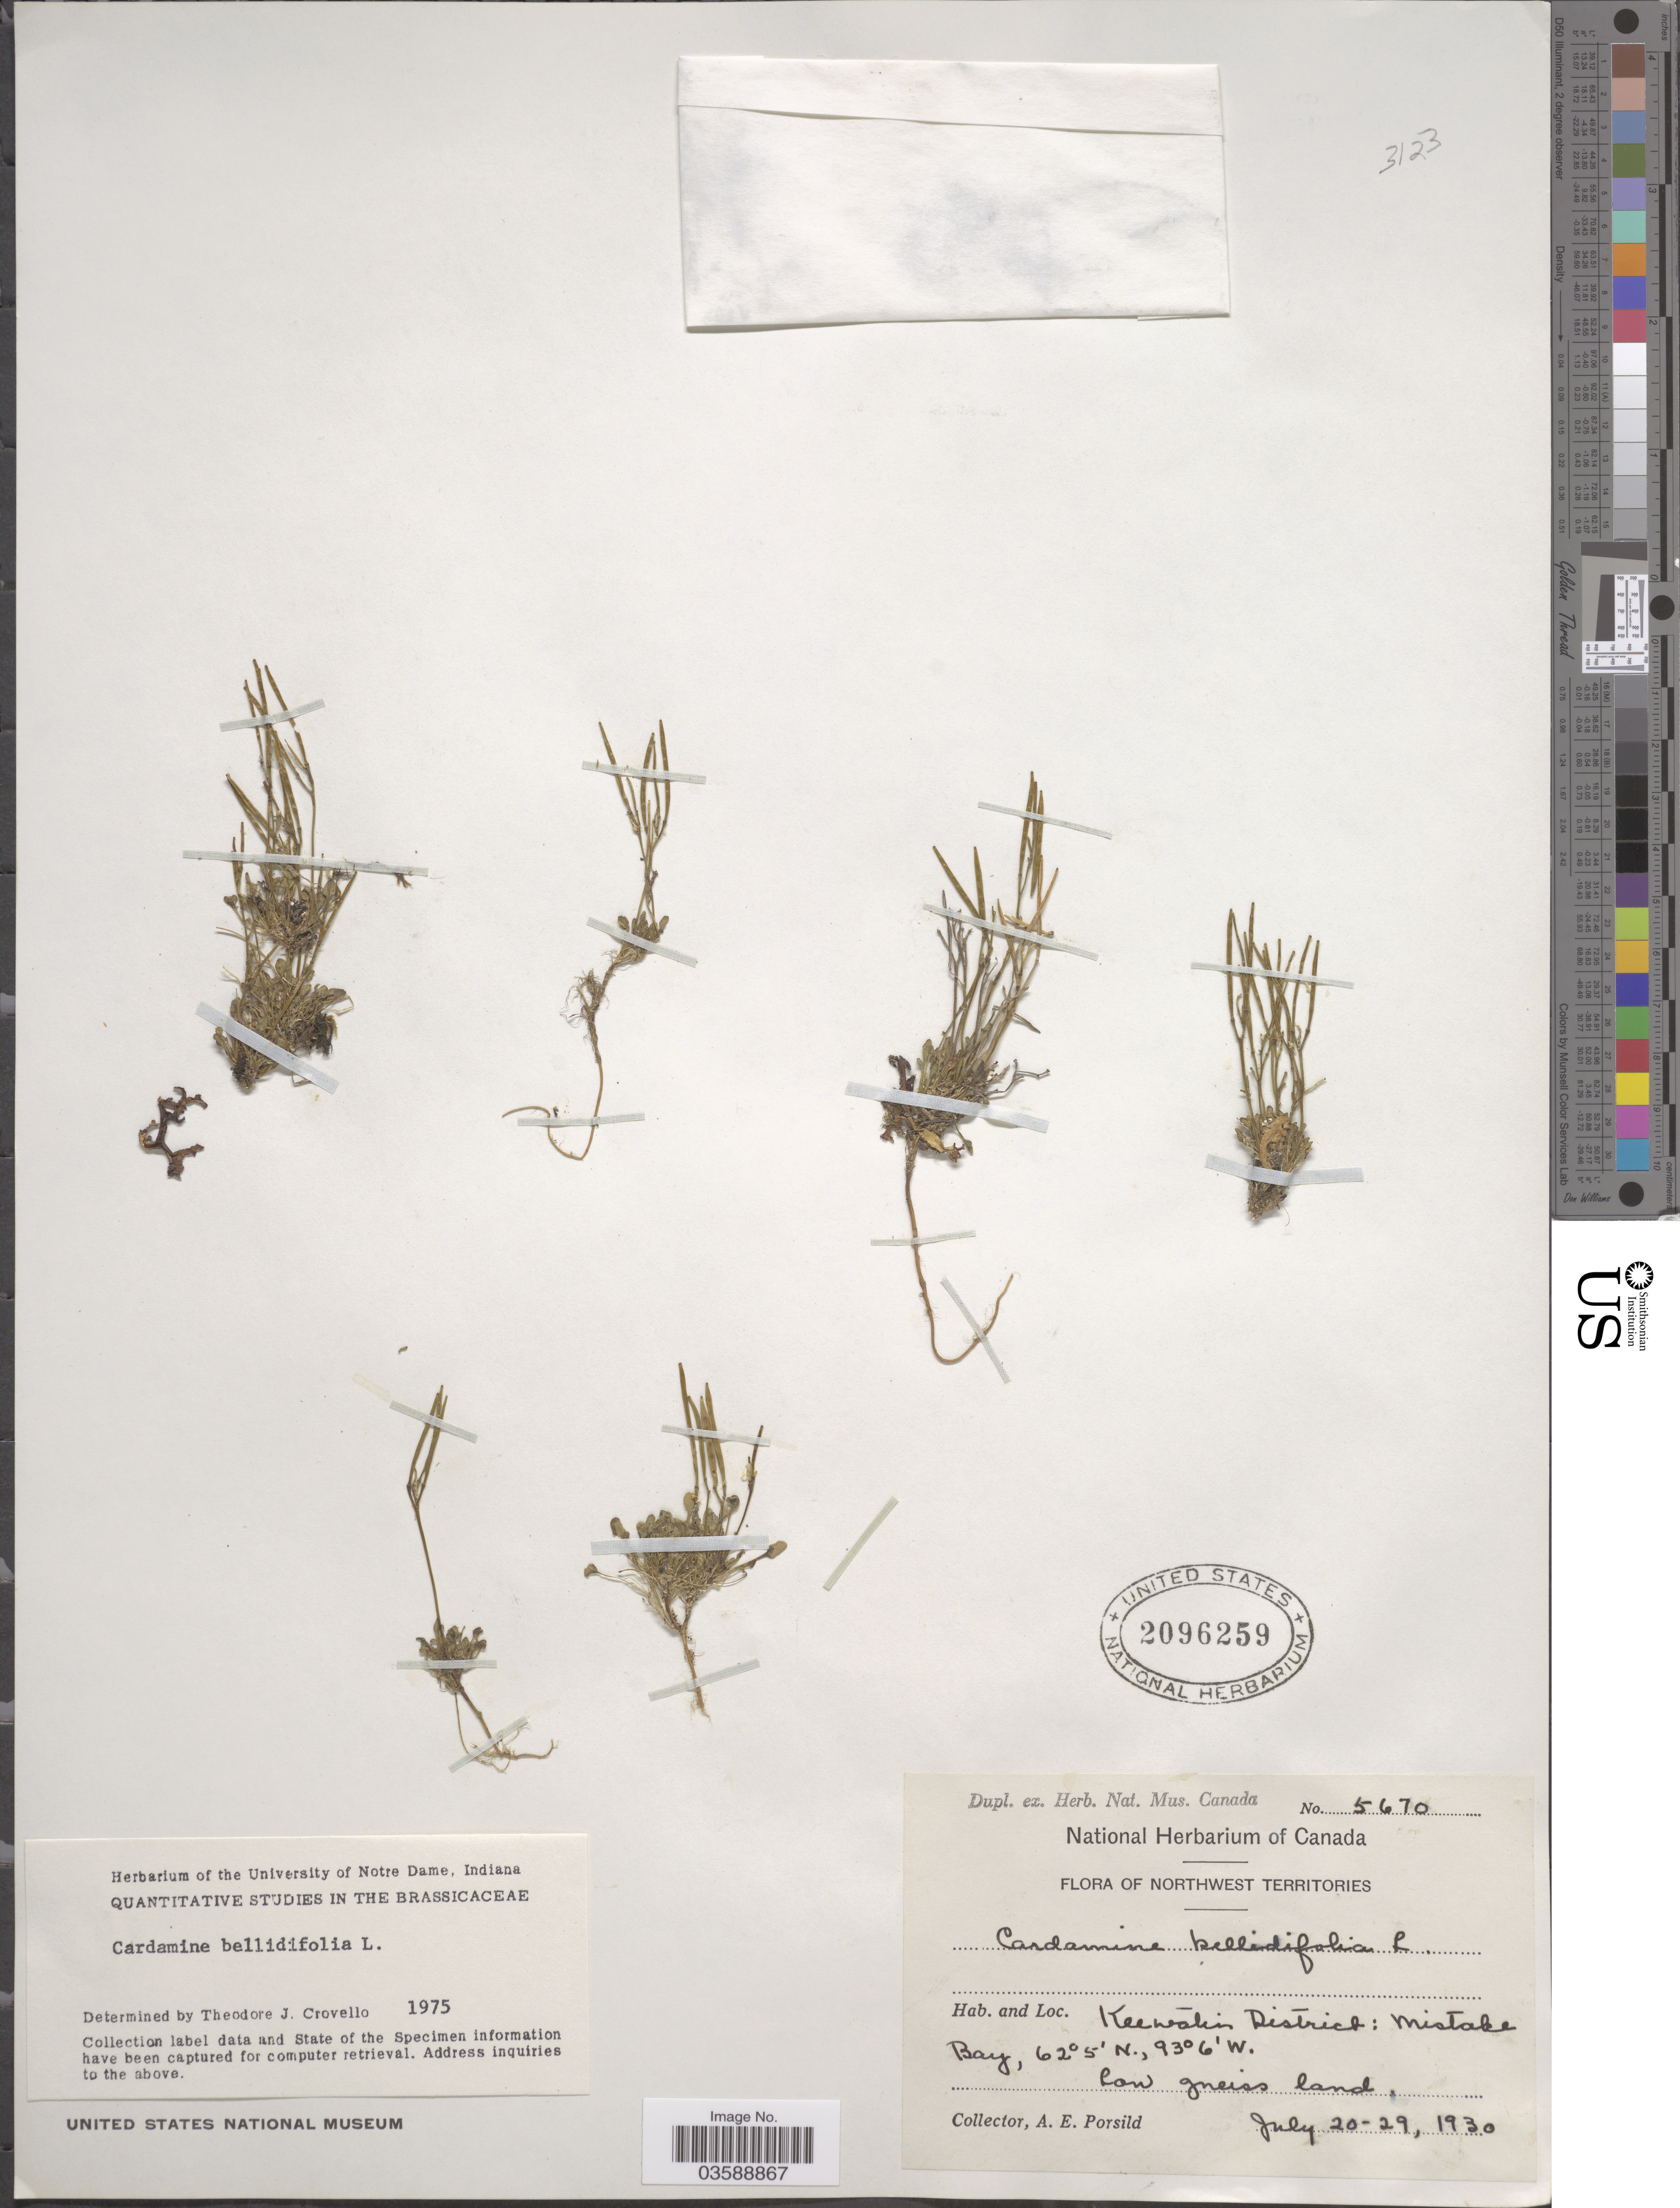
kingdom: Plantae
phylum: Tracheophyta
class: Magnoliopsida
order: Brassicales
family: Brassicaceae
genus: Cardamine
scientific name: Cardamine bellidifolia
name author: L.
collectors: A. E. Porsild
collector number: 5670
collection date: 1930-07-20/1930-07-29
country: Canada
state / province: Northwest Territories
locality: Northwest Territories. Keewatin District: Mistake Bay.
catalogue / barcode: US 2096259